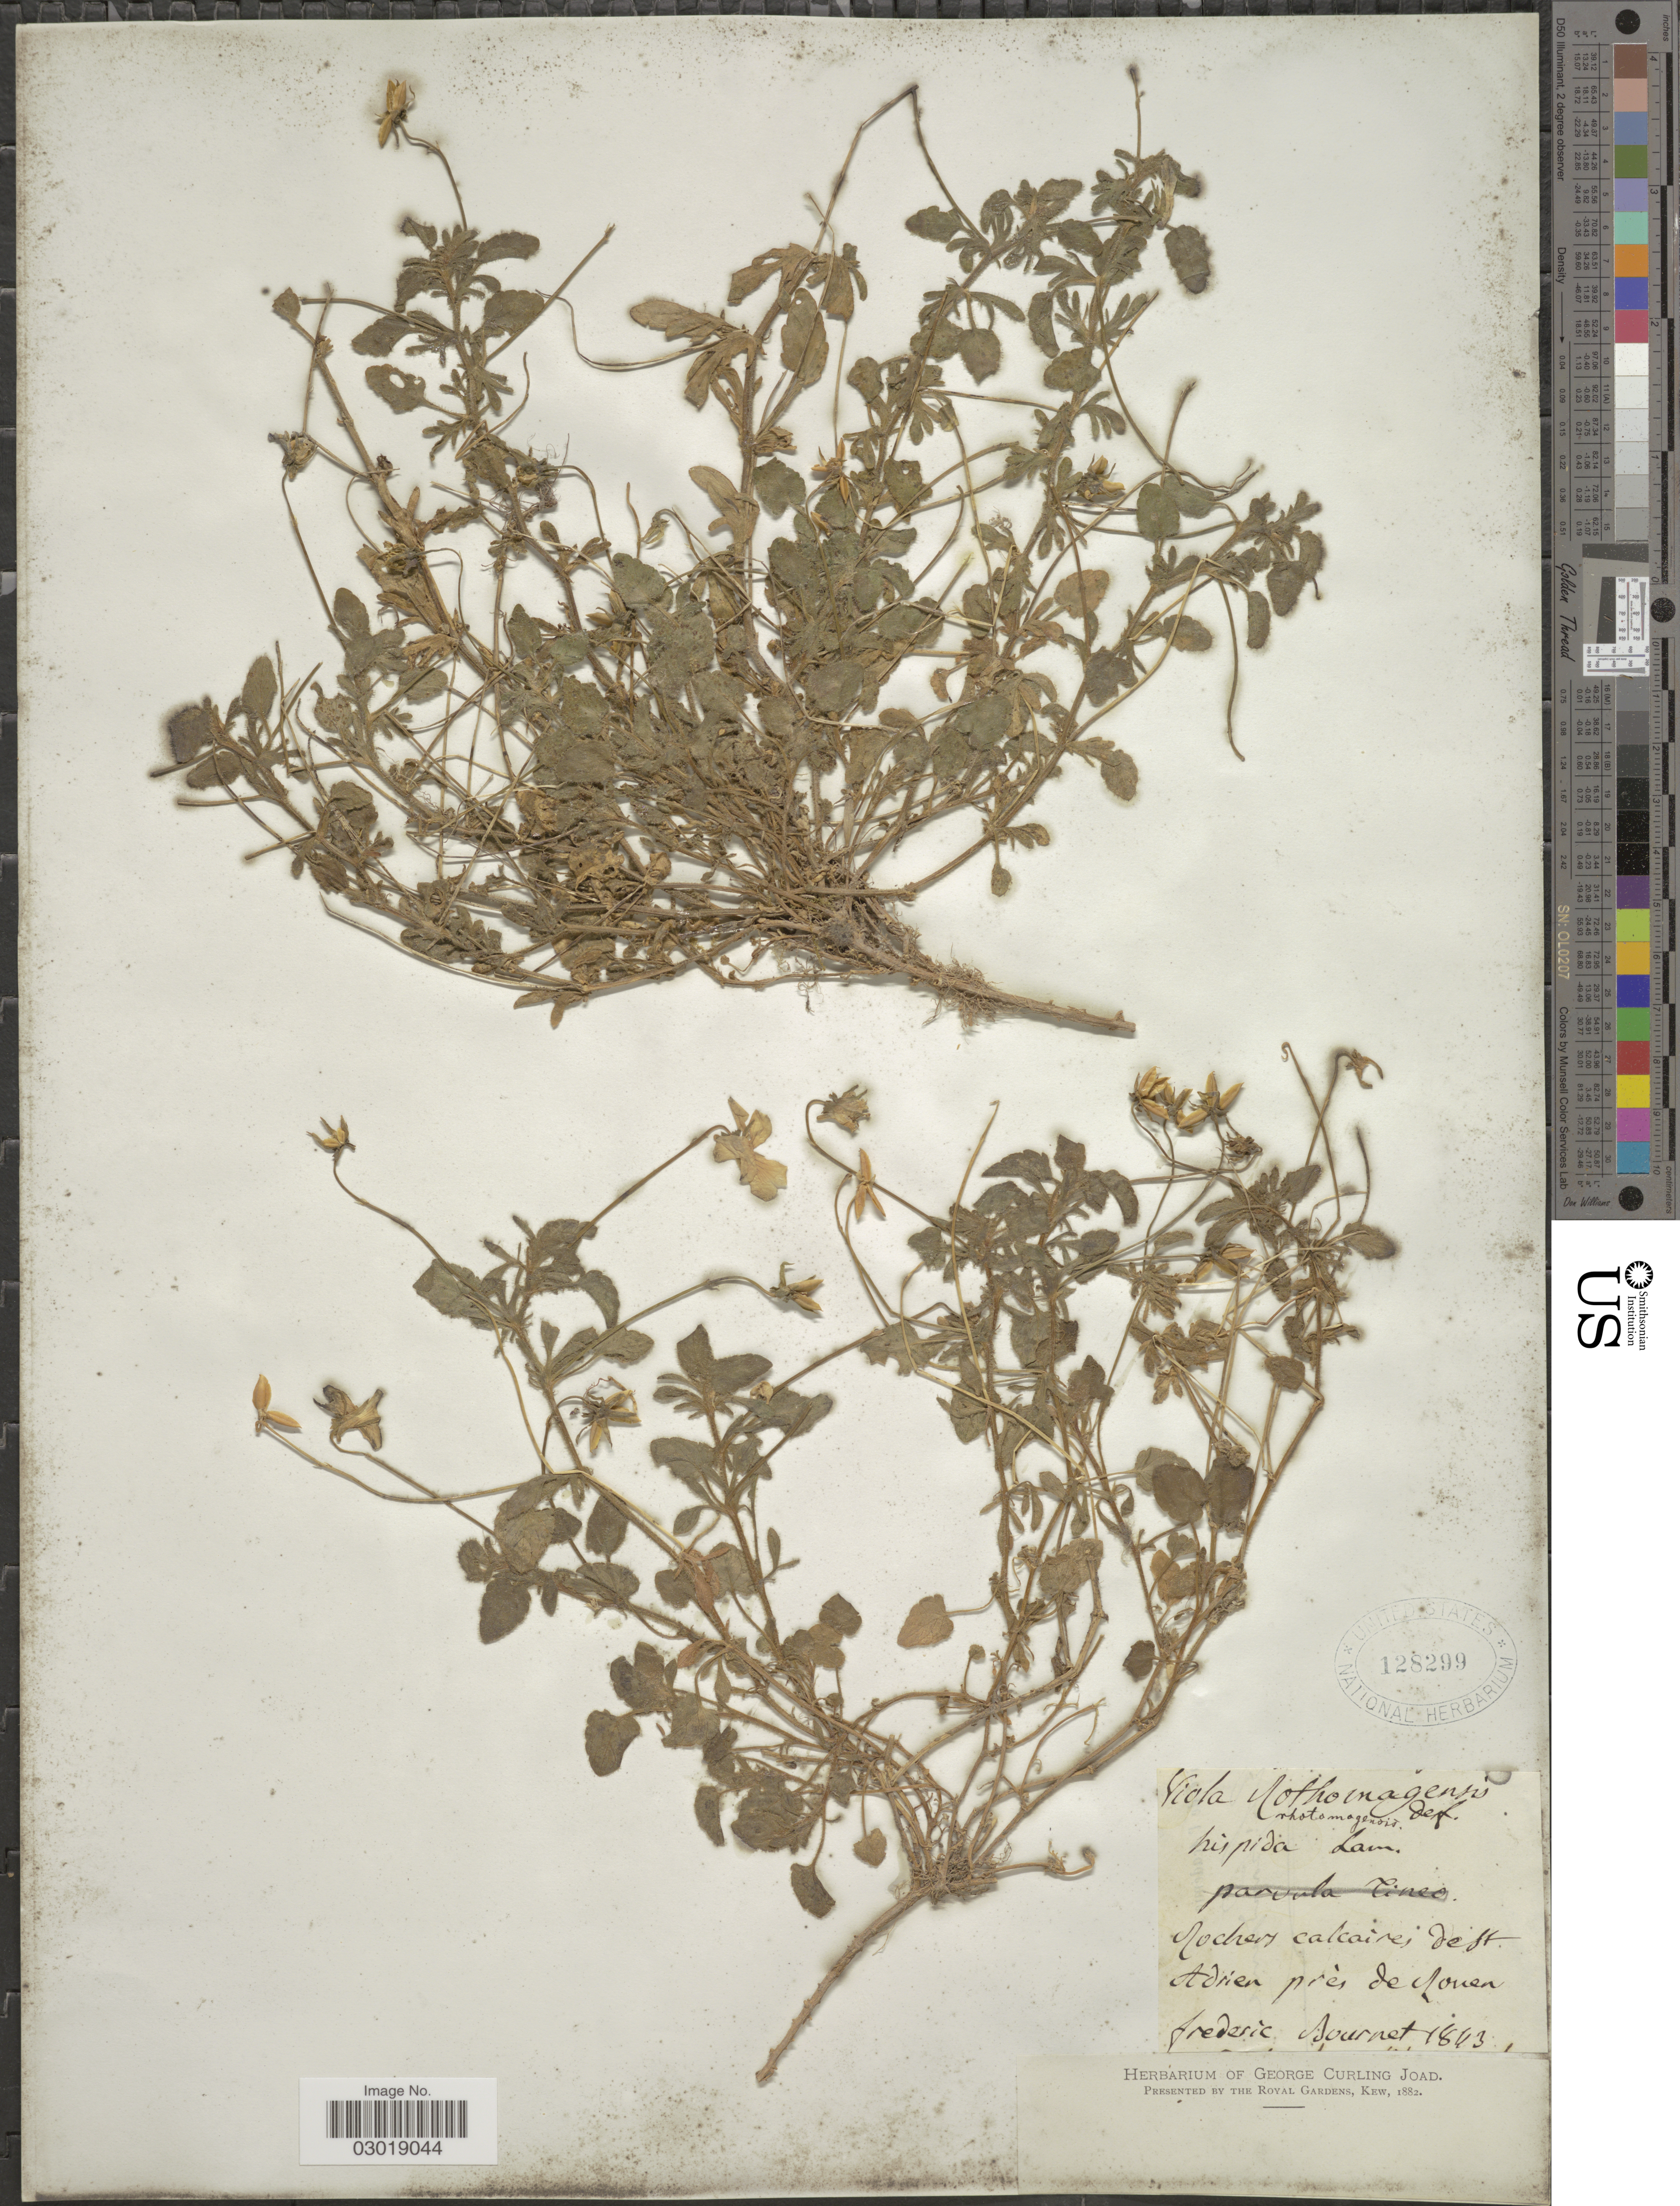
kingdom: Plantae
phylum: Tracheophyta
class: Magnoliopsida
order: Malpighiales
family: Violaceae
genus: Viola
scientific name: Viola rothomagensis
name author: Desf.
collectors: F. Bournet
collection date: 1843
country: France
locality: De St Adrien près de Rouen.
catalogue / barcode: US 128299